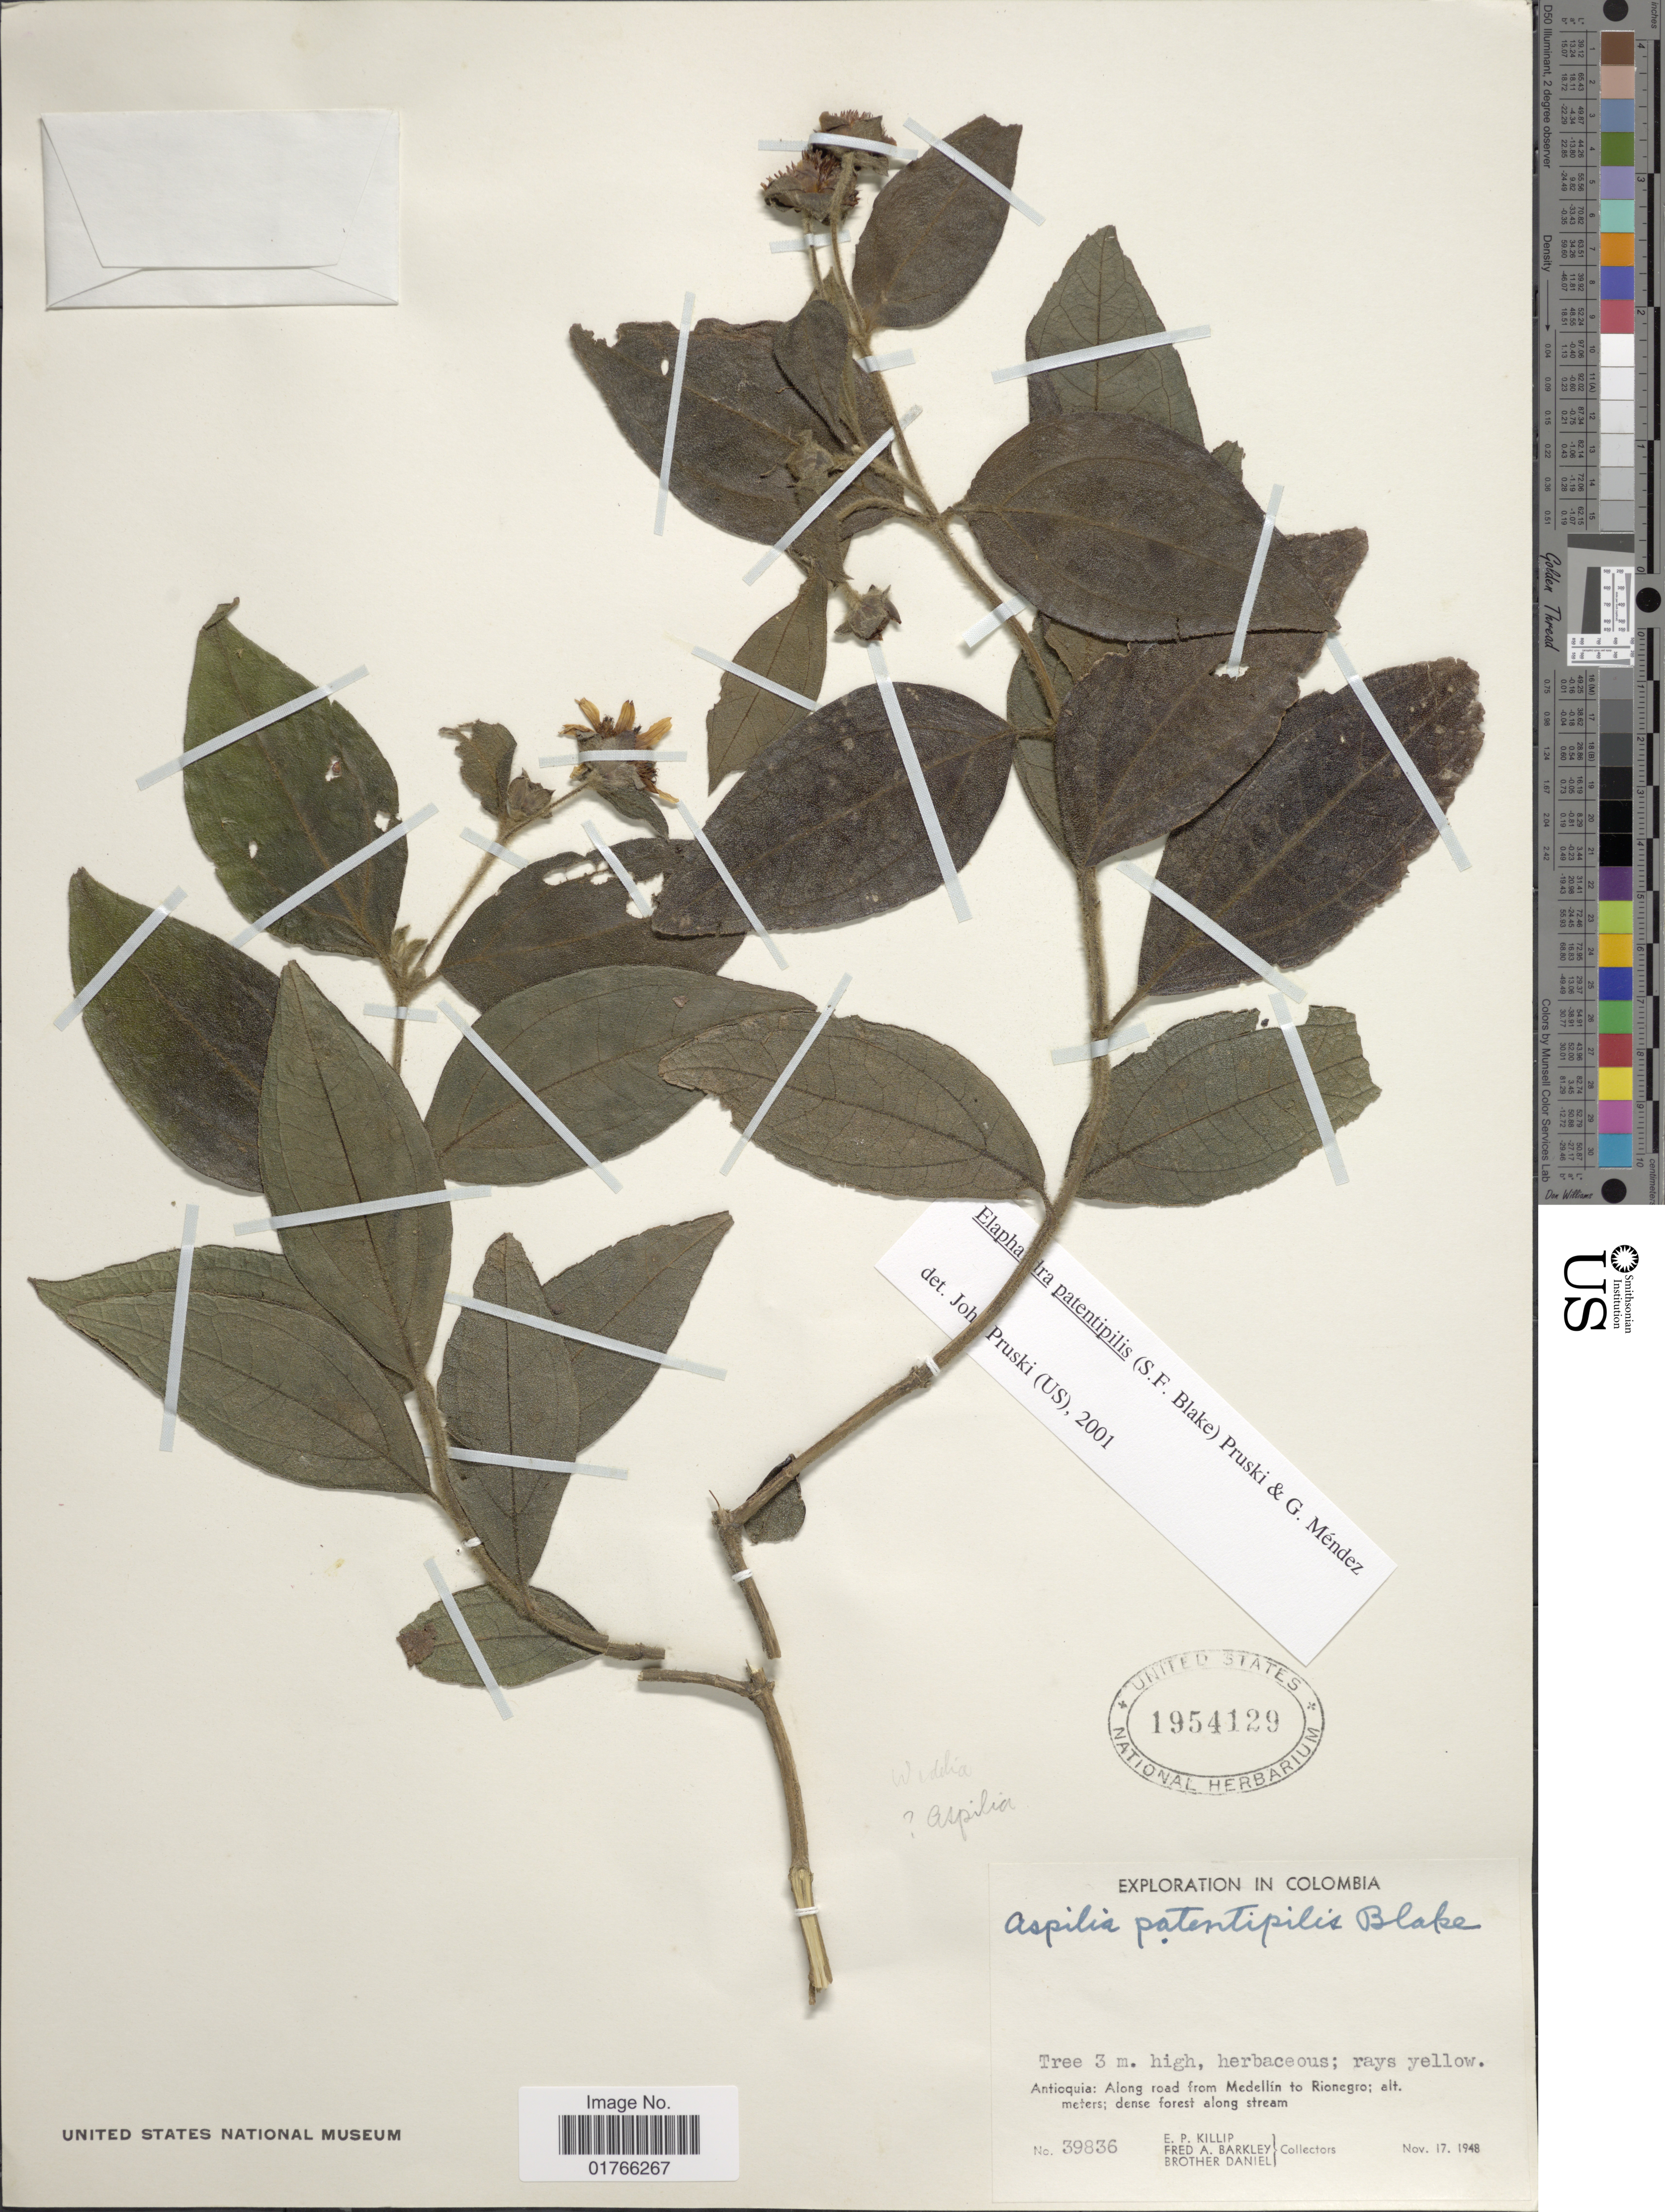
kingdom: Plantae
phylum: Tracheophyta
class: Magnoliopsida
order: Asterales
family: Asteraceae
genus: Elaphandra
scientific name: Elaphandra patentipilis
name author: (S.F. Blake) Pruski & Mendez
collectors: E. P. Killip, F. A. Barkley & Bro. Daniel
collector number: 39836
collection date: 1948-11-17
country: Colombia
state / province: Antioquia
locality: Along road from Medellin to Rionegro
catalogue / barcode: US 1954129